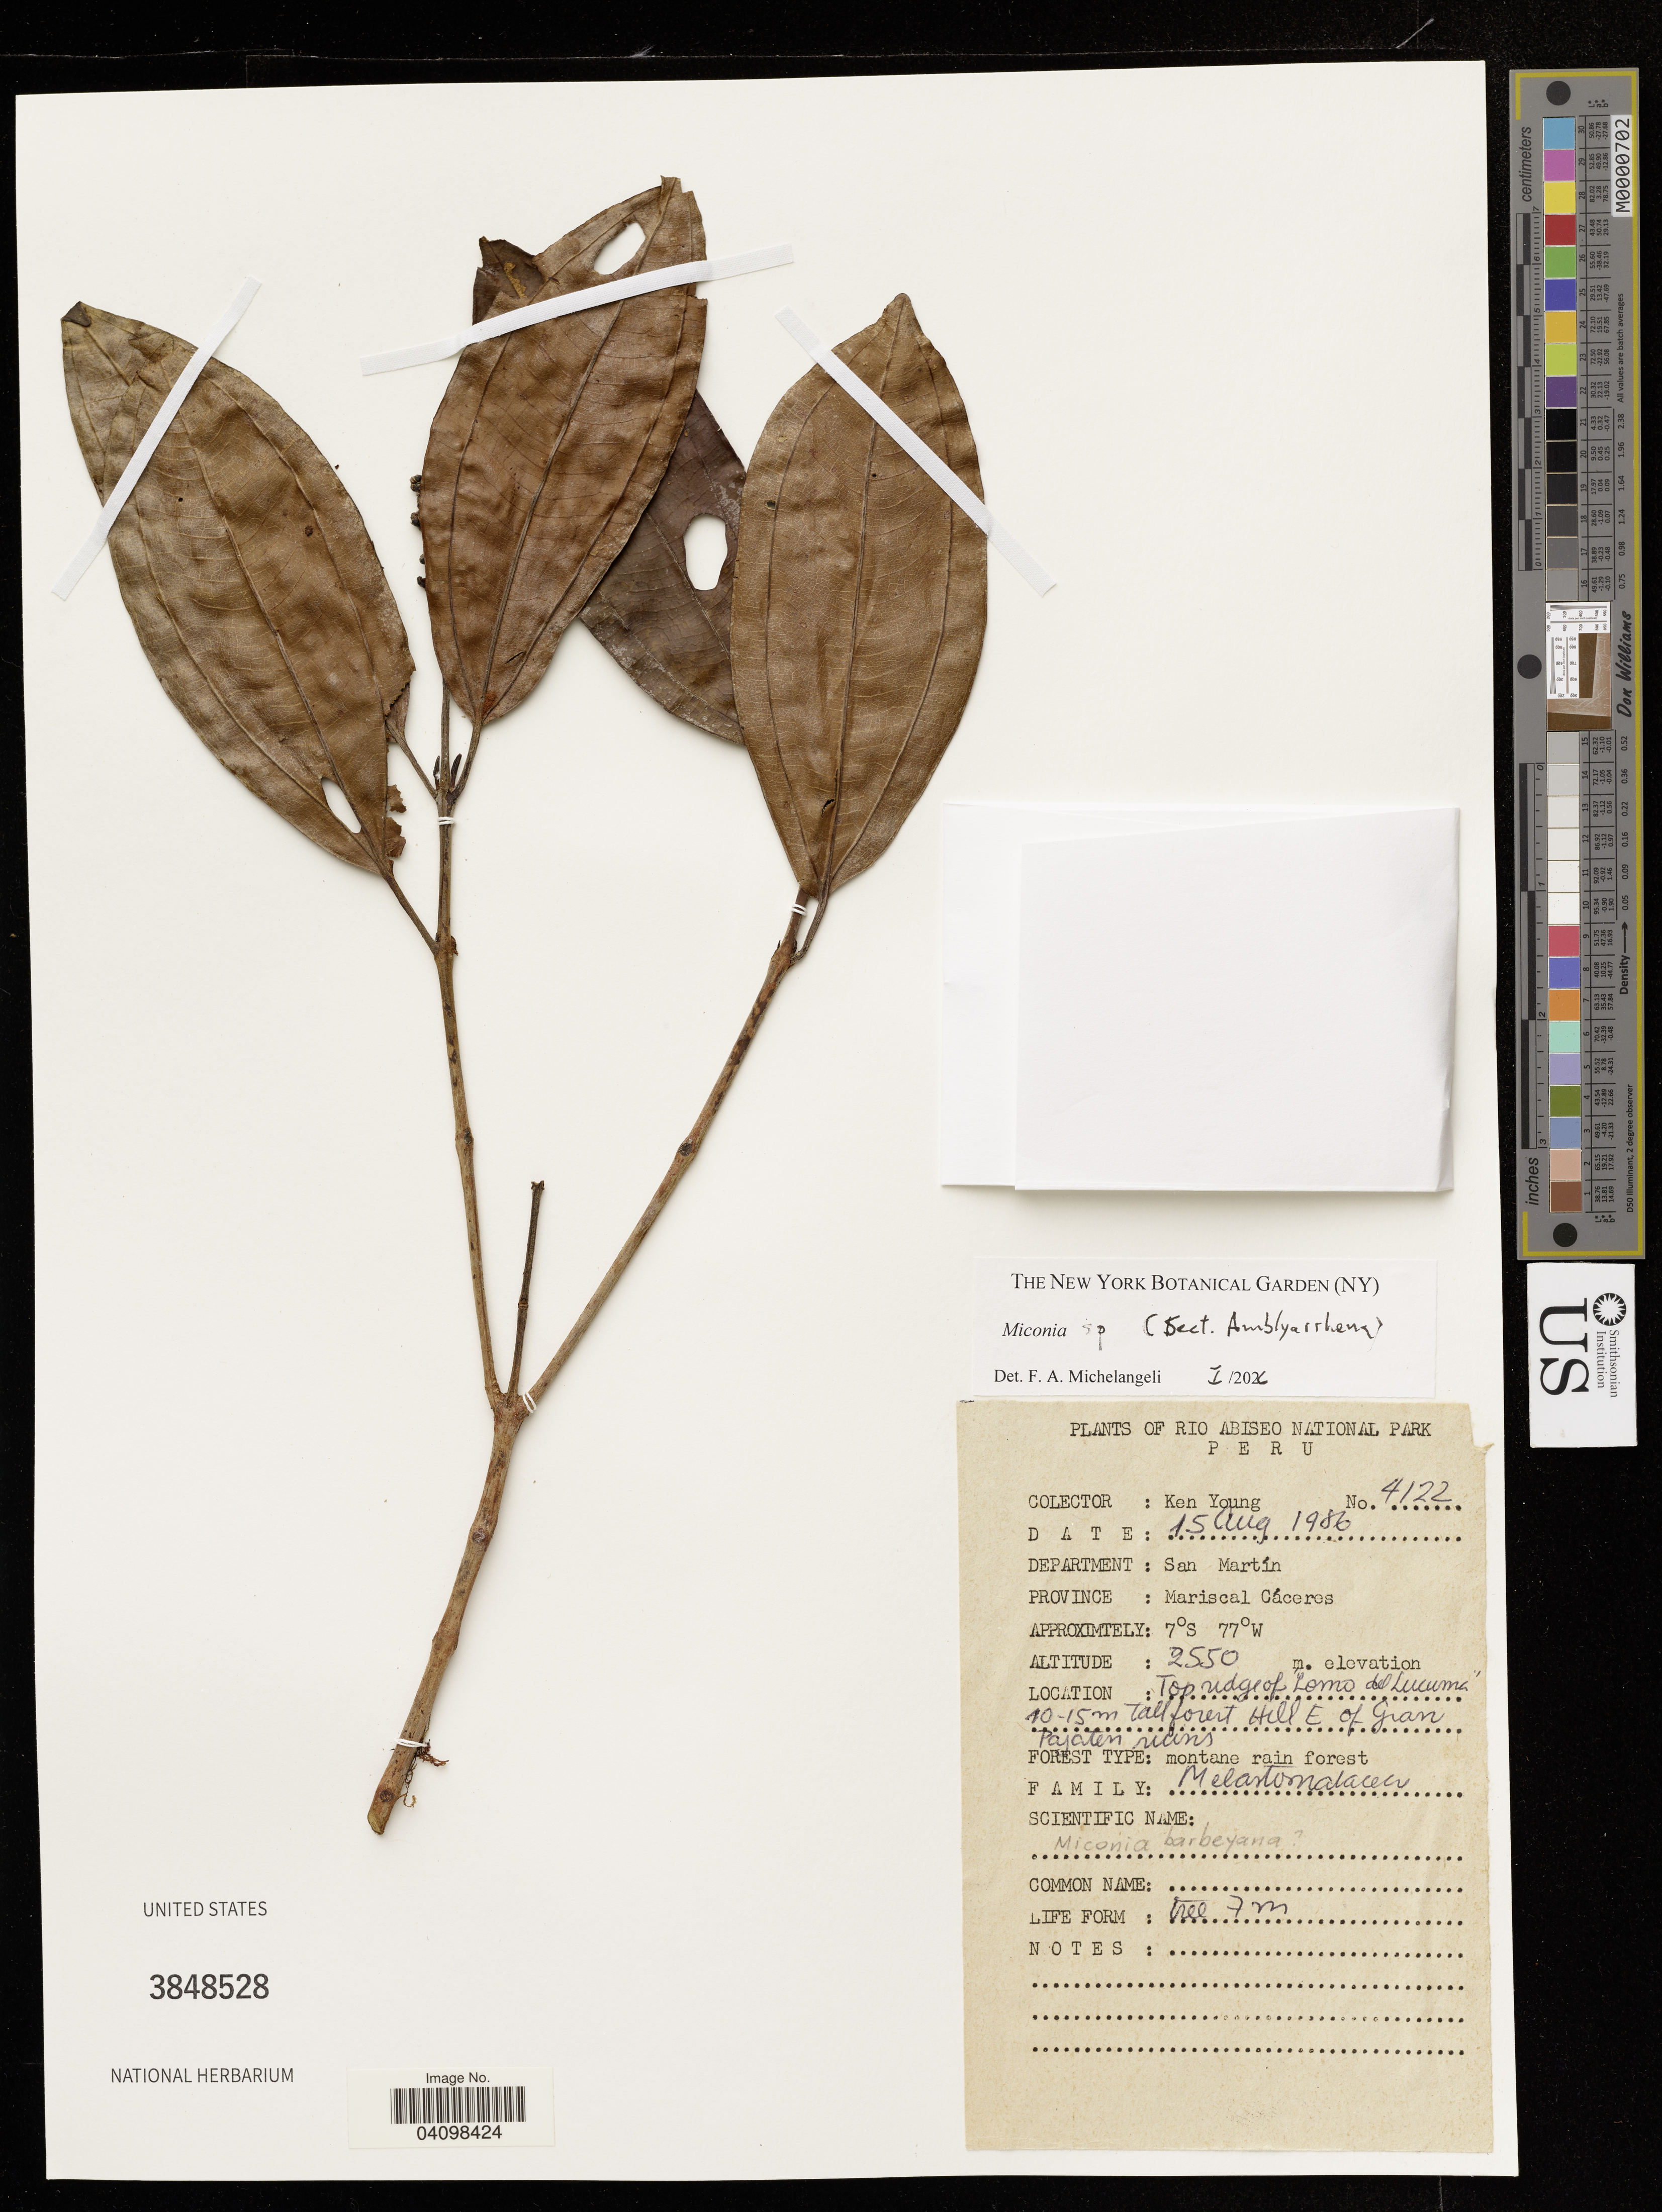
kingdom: Plantae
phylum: Tracheophyta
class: Magnoliopsida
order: Myrtales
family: Melastomataceae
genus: Miconia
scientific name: Miconia sp.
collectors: K. Young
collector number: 4122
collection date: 1986-08-15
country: Peru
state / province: San Martin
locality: Rio Abiseo National Park, Province: Marsical Cáceres.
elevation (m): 2550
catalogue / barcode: US 3848528